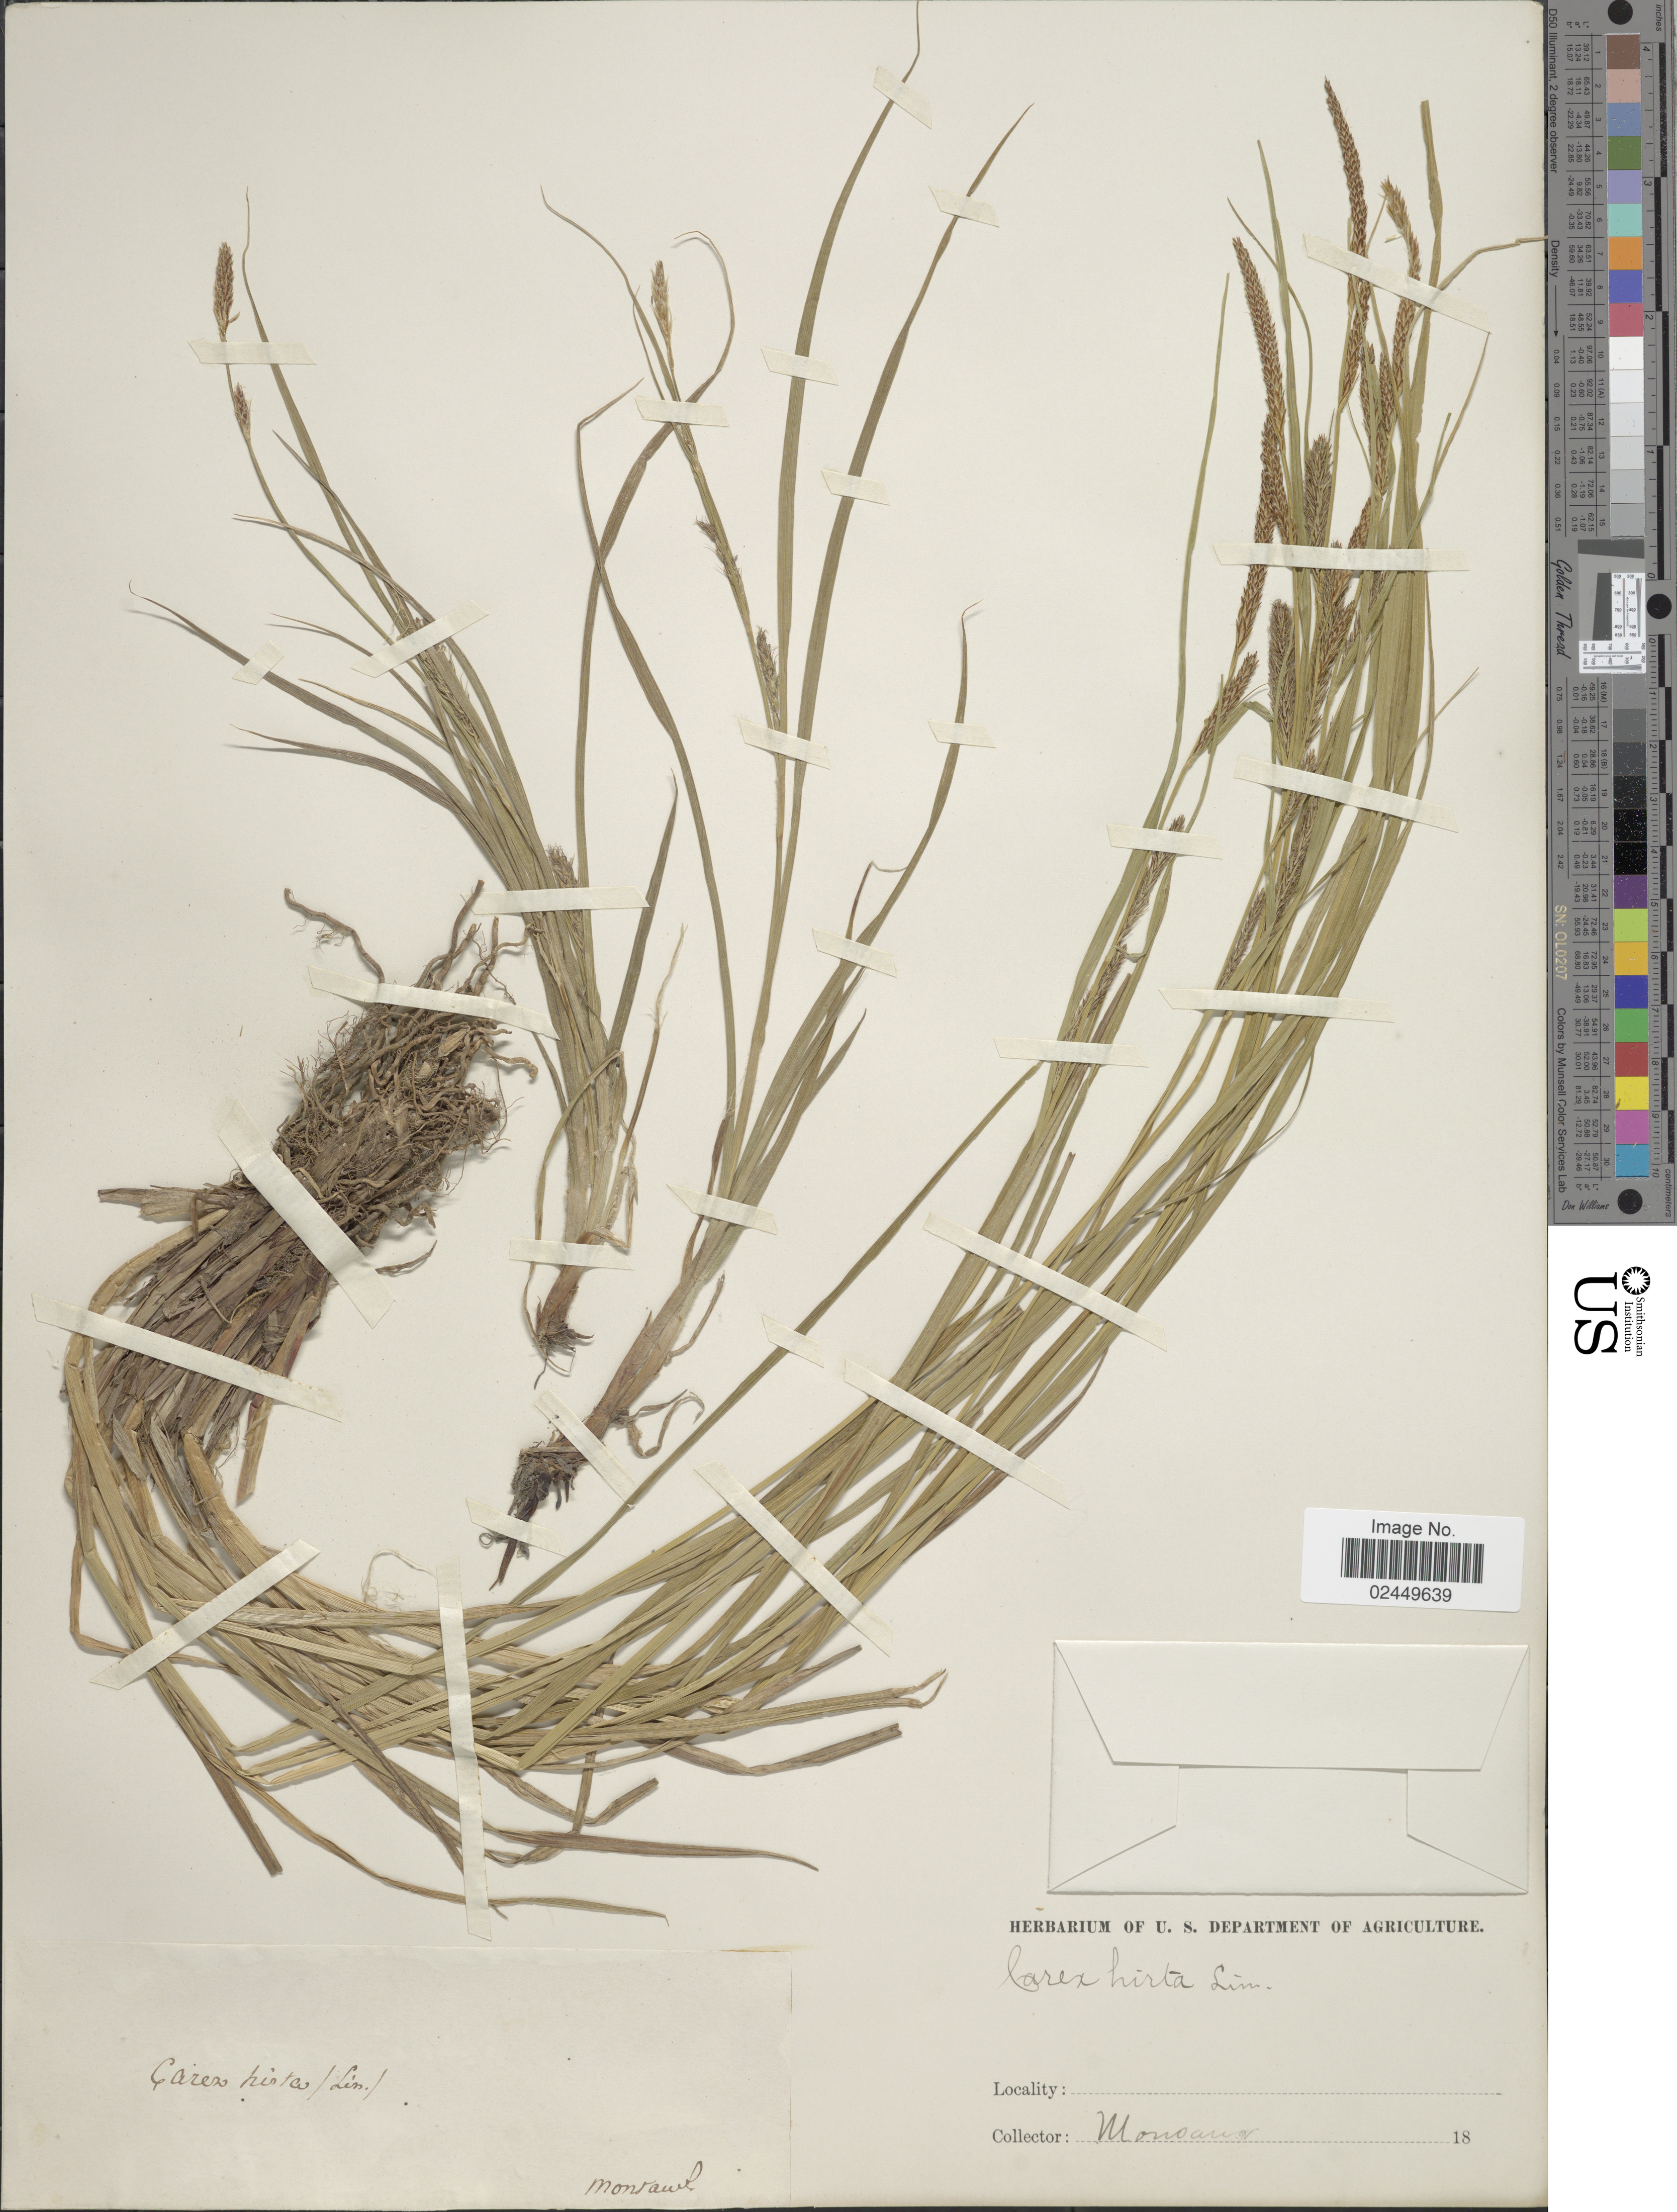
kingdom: Plantae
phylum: Tracheophyta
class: Liliopsida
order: Poales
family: Cyperaceae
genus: Carex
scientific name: Carex hirta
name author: L.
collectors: Montarnal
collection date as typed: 18